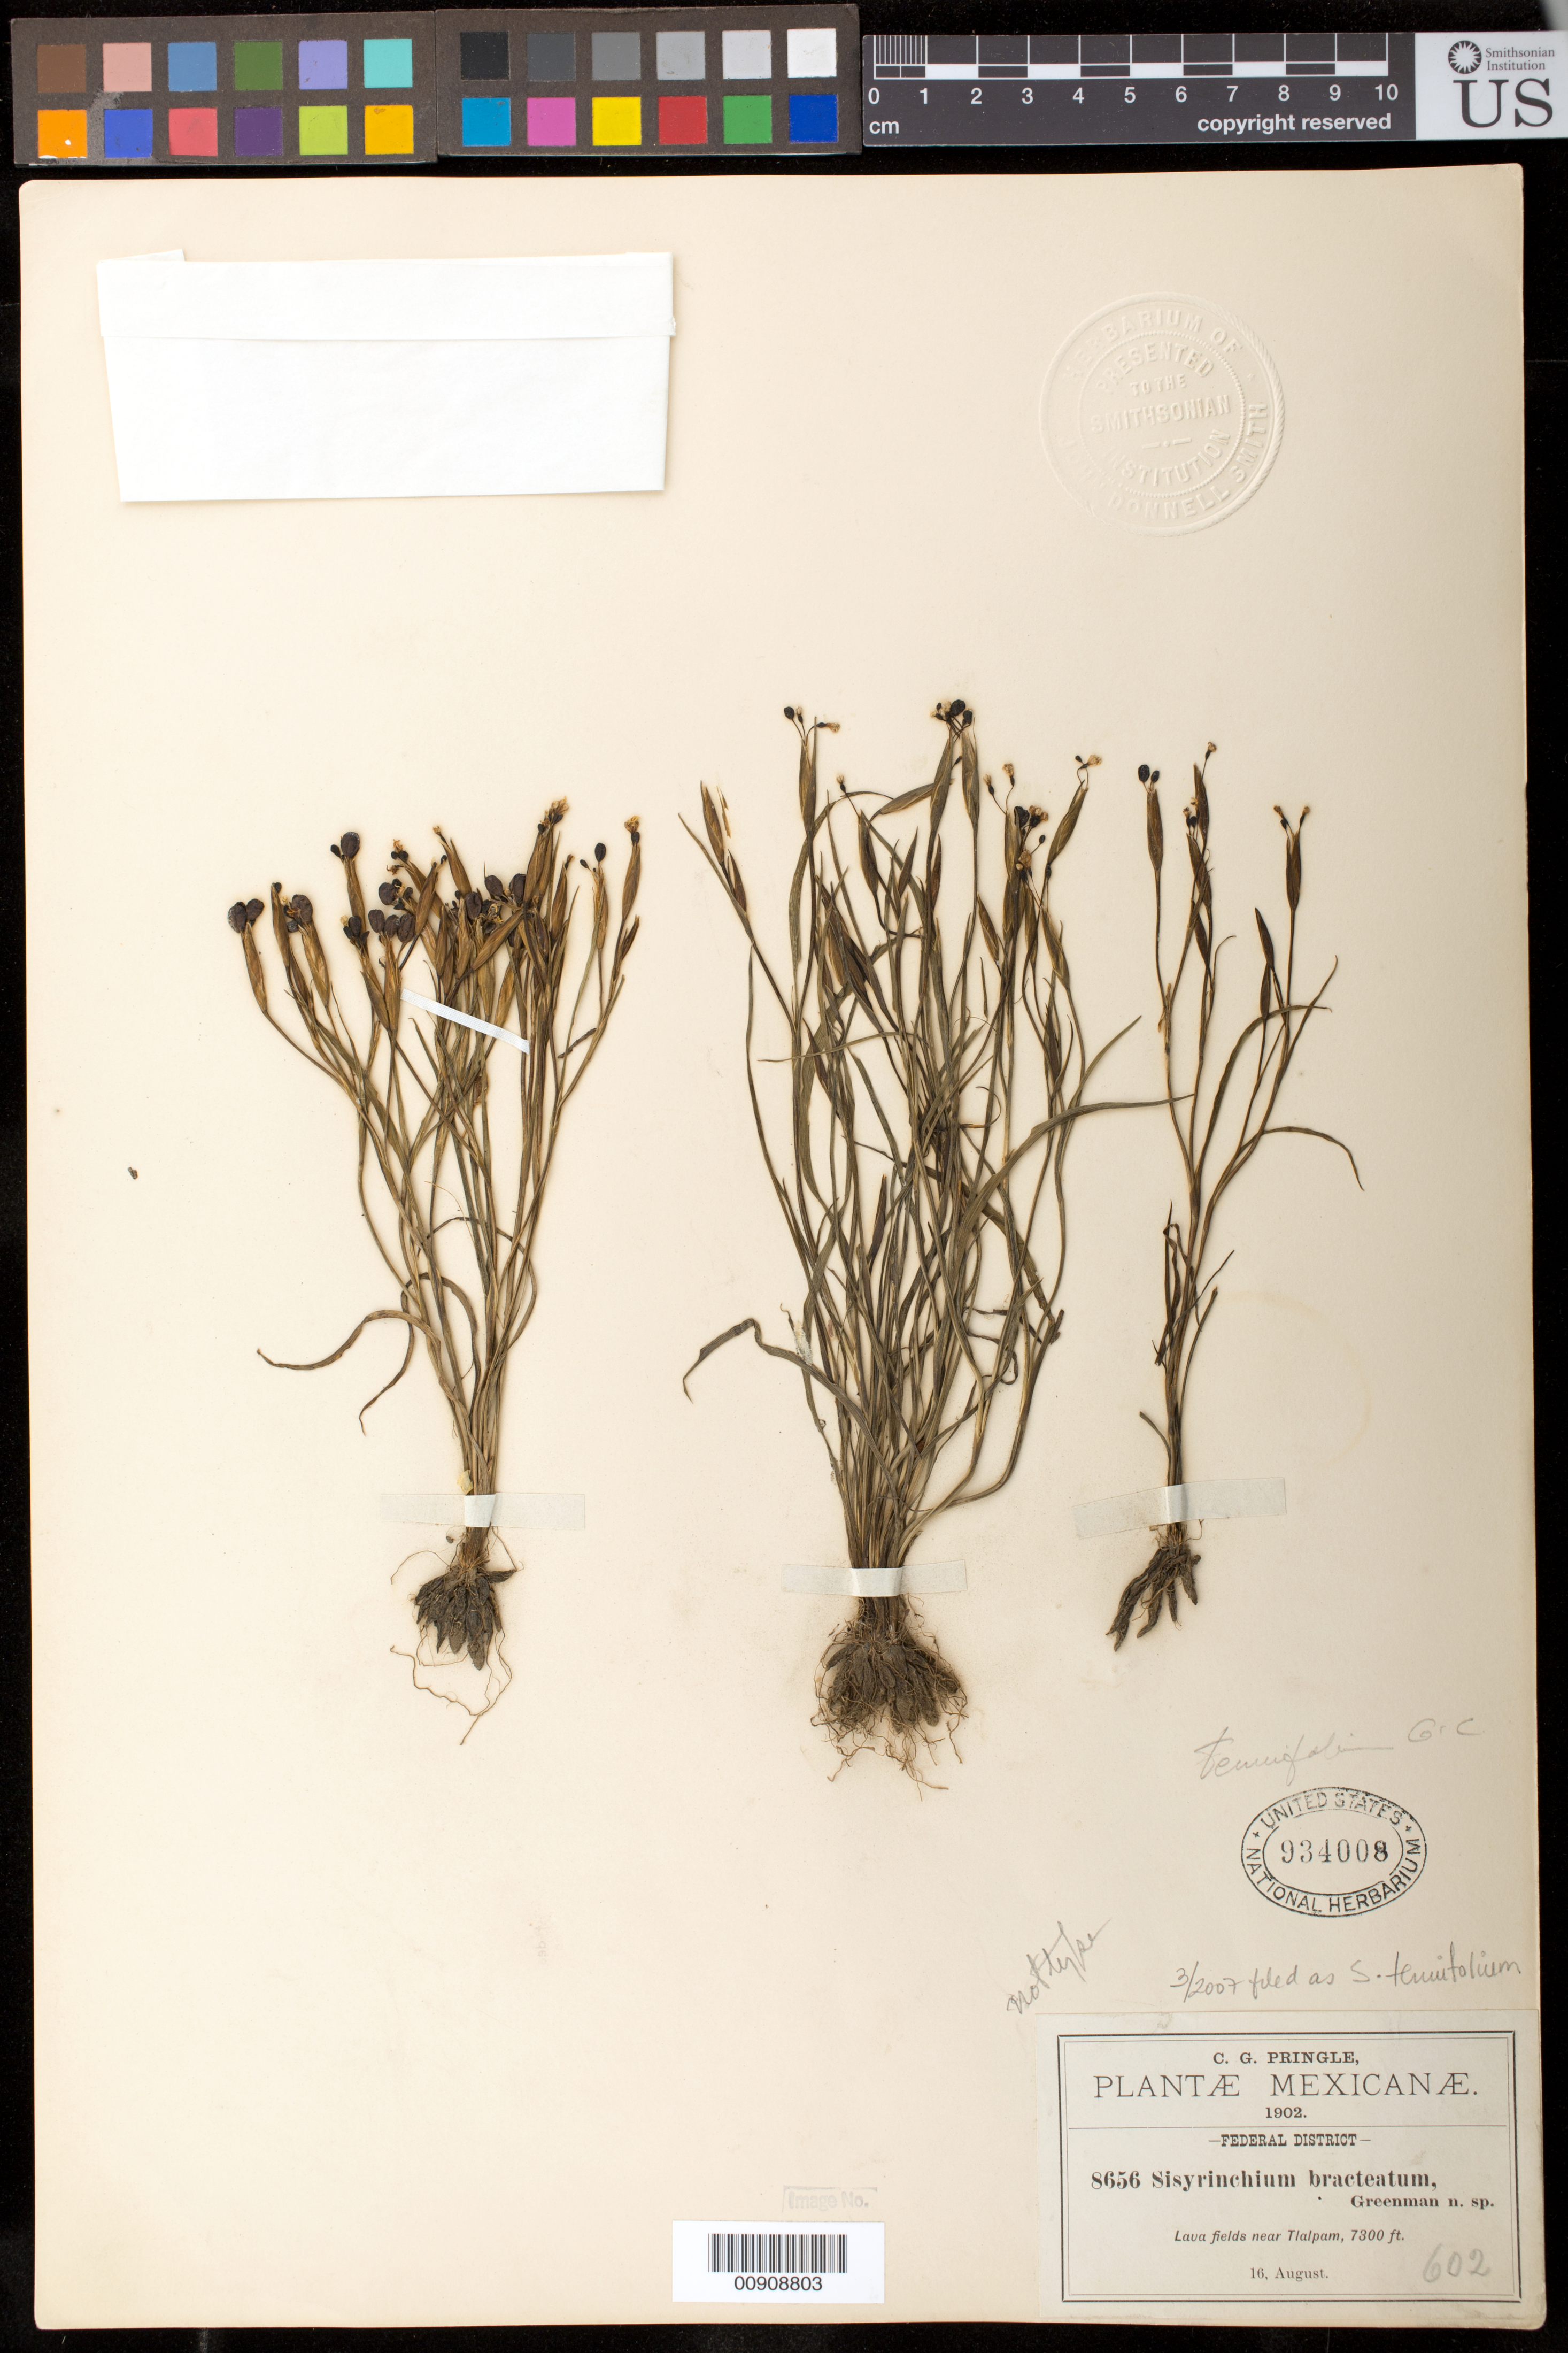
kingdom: Plantae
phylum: Tracheophyta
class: Liliopsida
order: Asparagales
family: Iridaceae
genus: Sisyrinchium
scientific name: Sisyrinchium bracteatum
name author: Greenm.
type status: Isosyntype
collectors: C. G. Pringle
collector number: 8656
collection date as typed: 16 Aug 1902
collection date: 1902-08-16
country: Mexico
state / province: Distrito Federal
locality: Near Tlalpam, Federal District.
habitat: Lava fields.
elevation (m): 2225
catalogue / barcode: US 934008